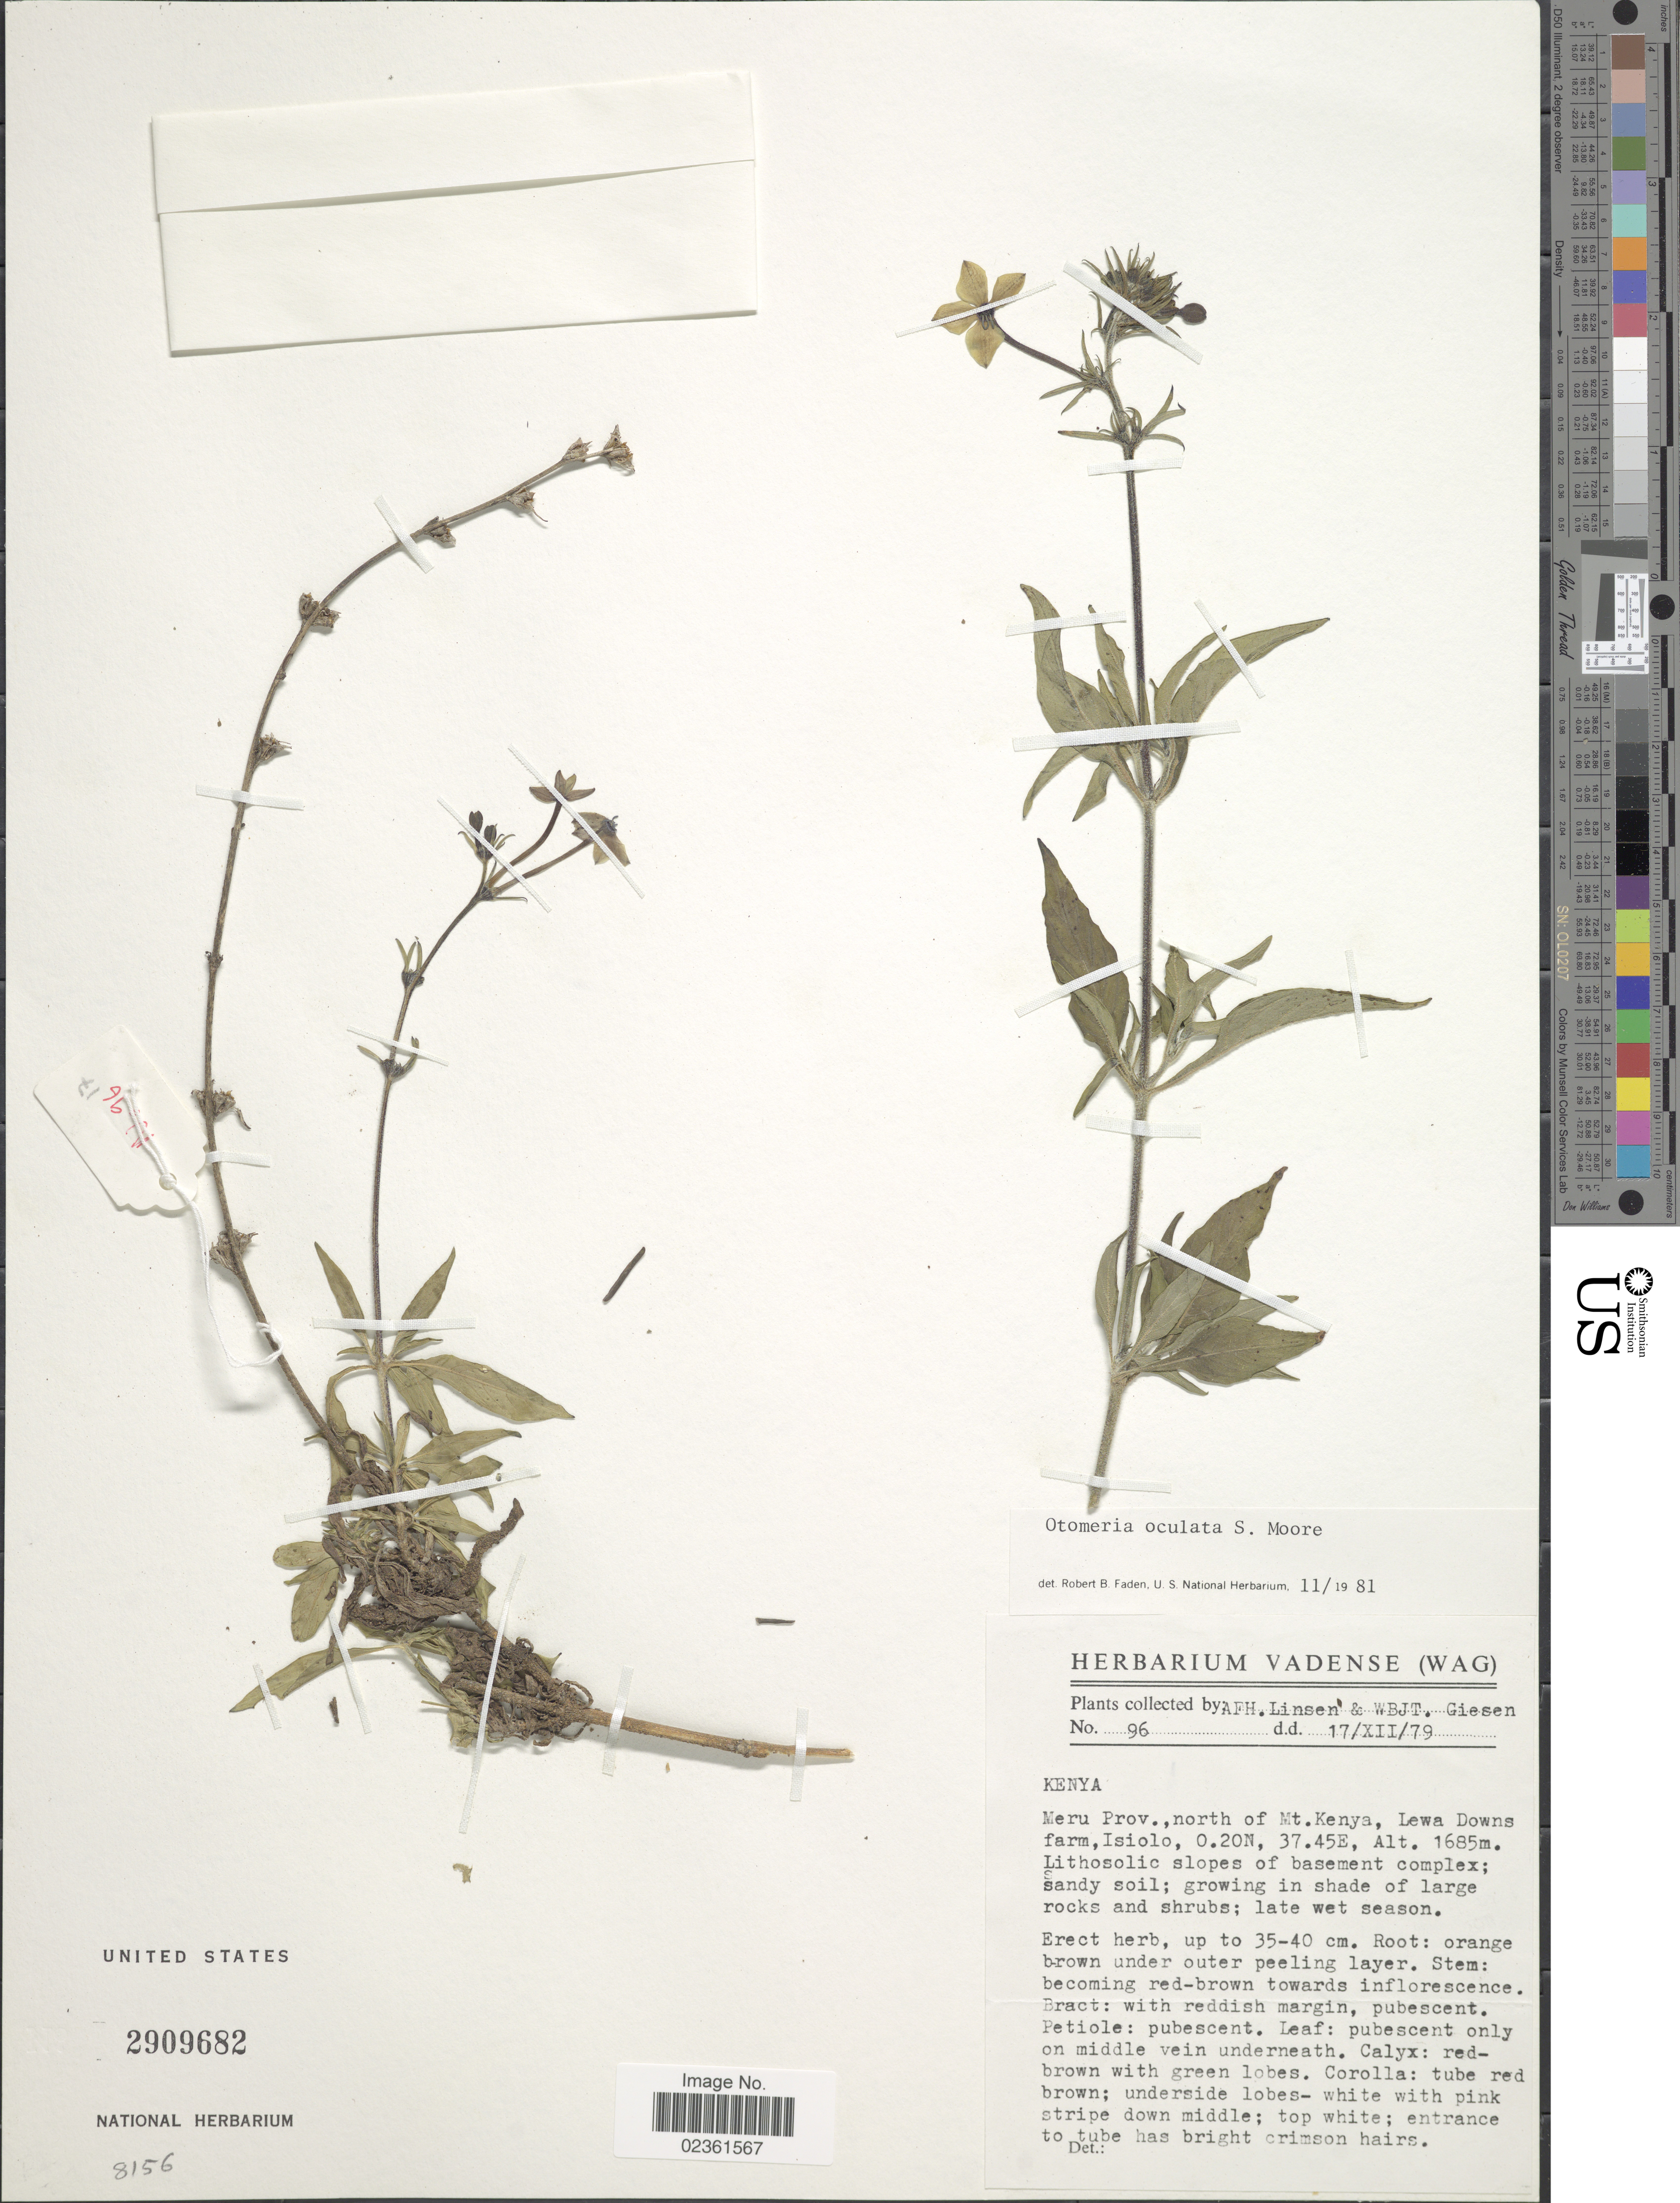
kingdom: Plantae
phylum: Tracheophyta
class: Magnoliopsida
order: Gentianales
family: Rubiaceae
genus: Otomeria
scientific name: Otomeria oculata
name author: S. Moore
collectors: A. Linsen & W. Giesen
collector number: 96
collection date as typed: Transcribed d/m/y: 17/12/79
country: Kenya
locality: Meru Prov., north of Mt. Kenya, Lewa Downs farm, Isiolo, slopes of basement complex.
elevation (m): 1685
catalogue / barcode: US 2909682